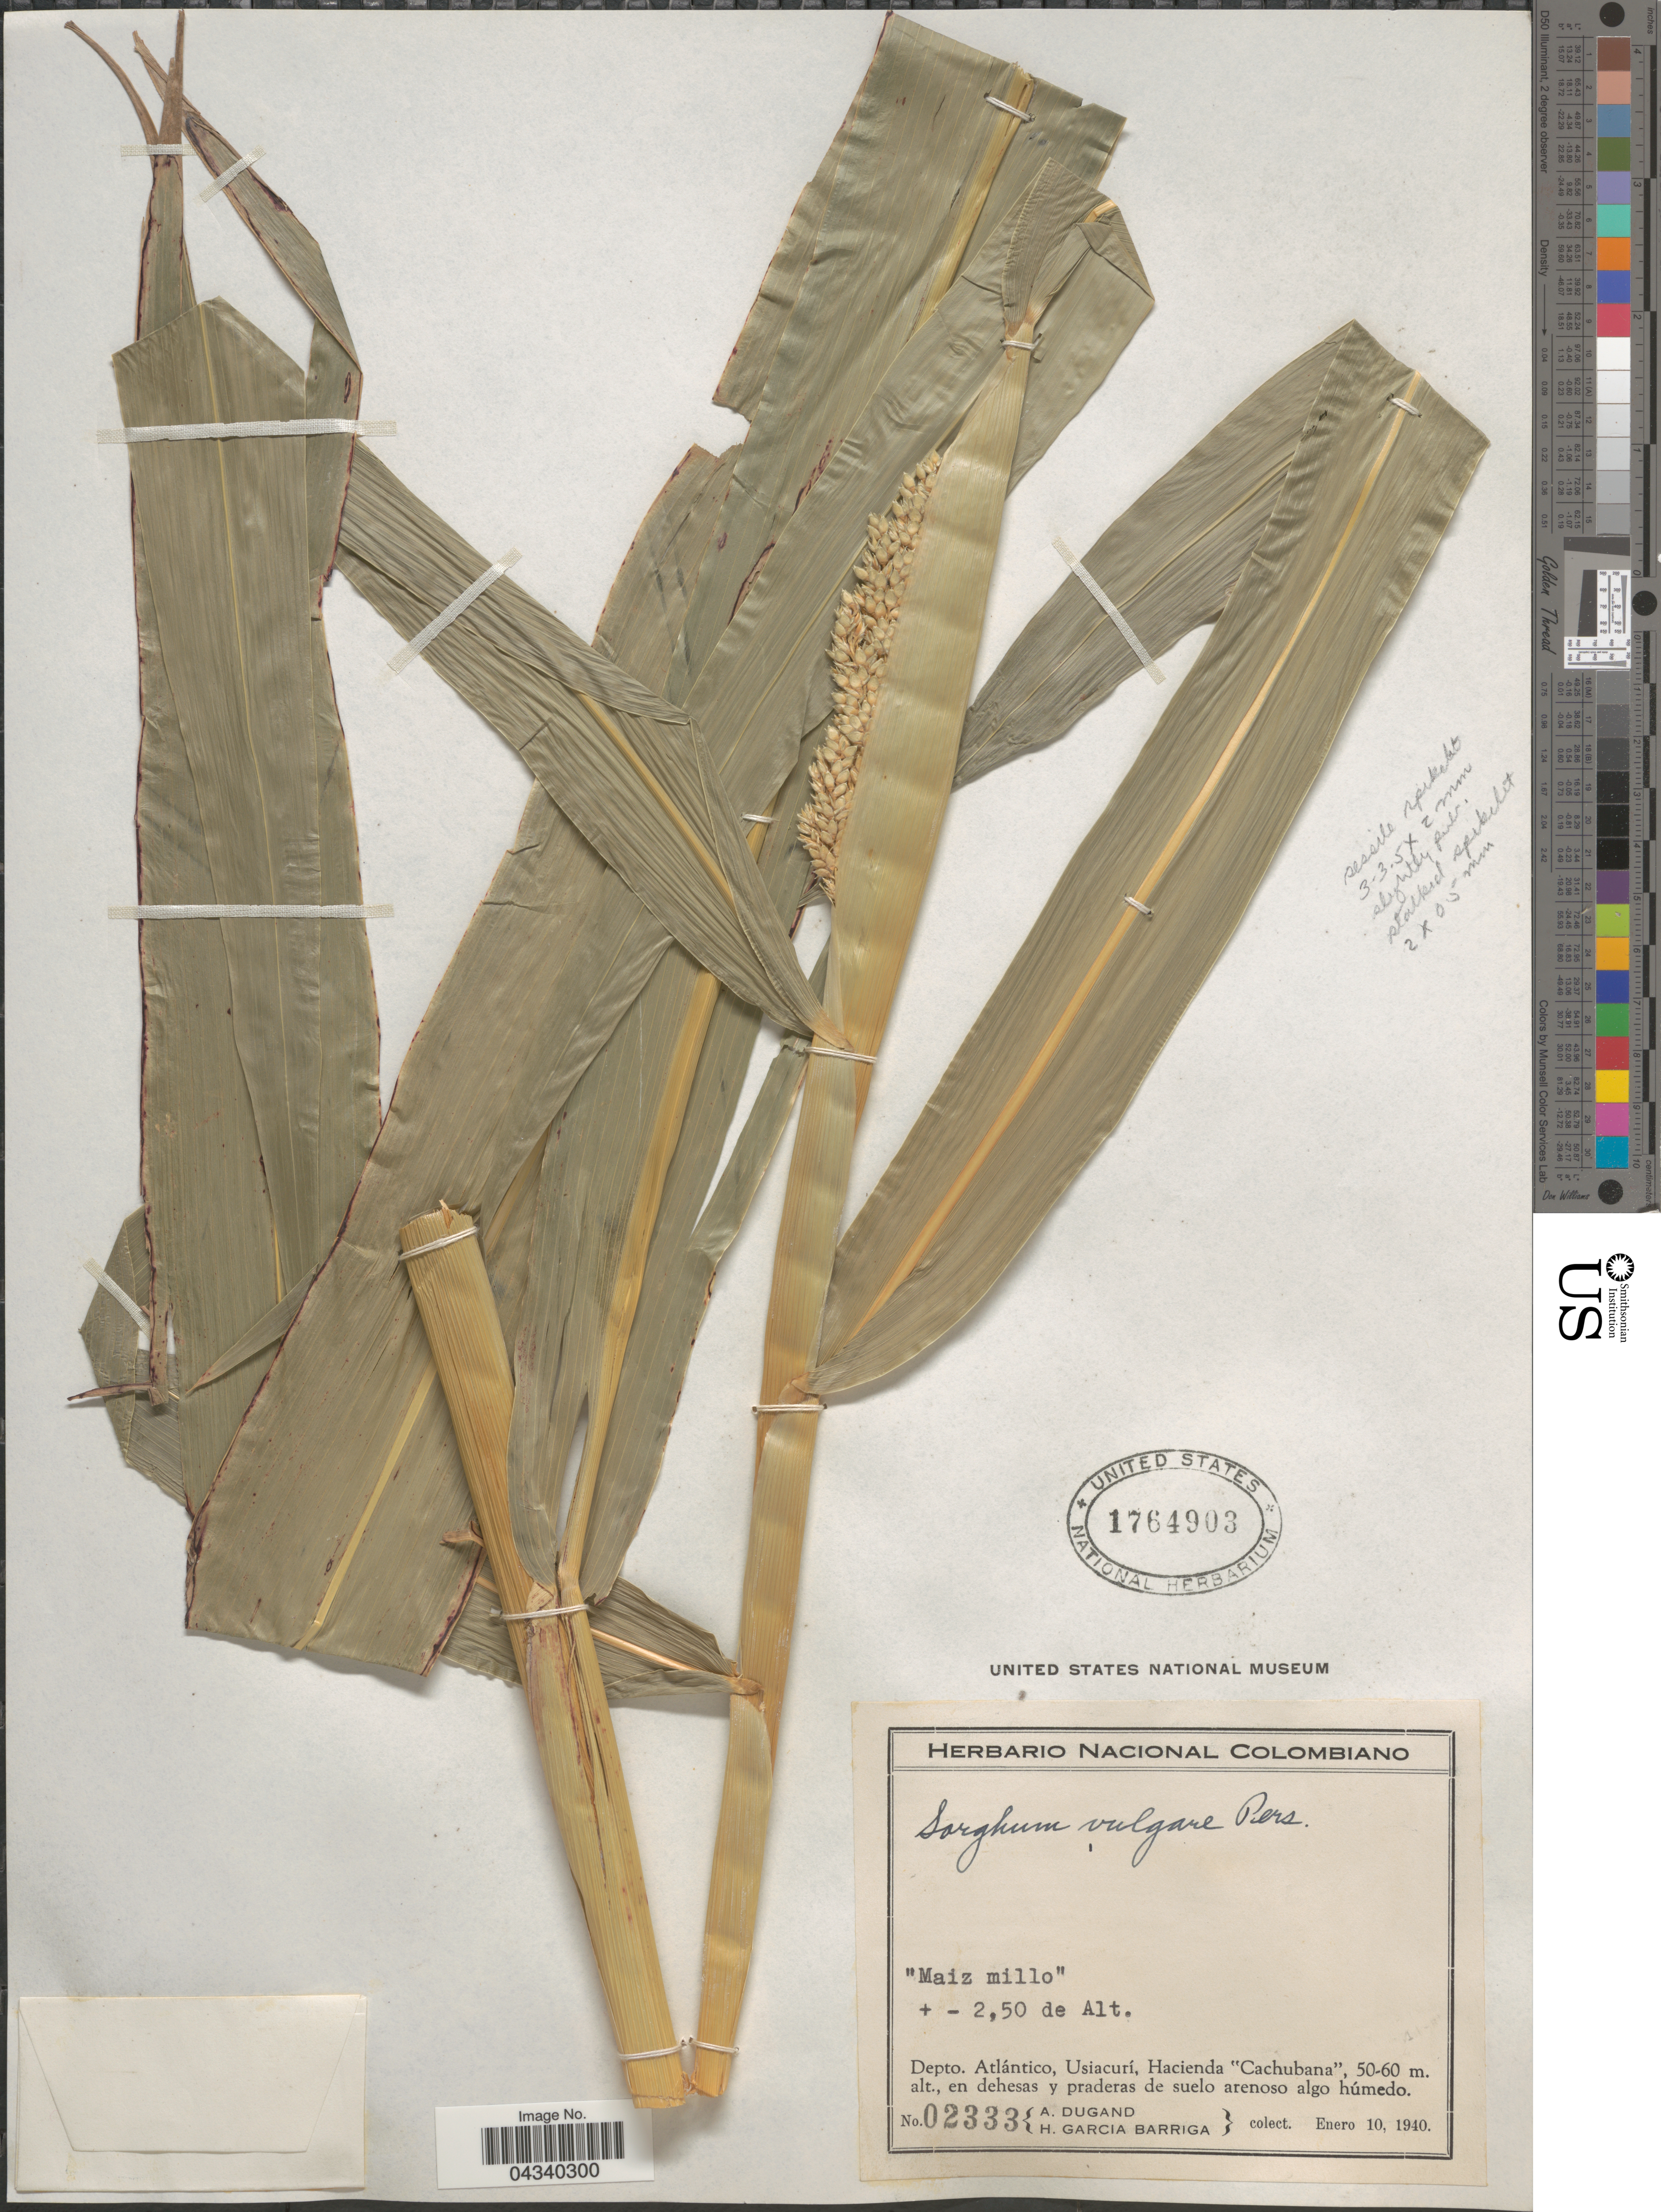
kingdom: Plantae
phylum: Tracheophyta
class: Liliopsida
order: Poales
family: Poaceae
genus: Sorghum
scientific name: Sorghum bicolor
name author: (L.) Moench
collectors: A. Dugand & H. García Barriga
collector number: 02333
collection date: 1940-01-10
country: Colombia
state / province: Atlántico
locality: Depto. Atlántico, Usiacurí, Hacienda "Cachuban", en dehesas y praderas de suelo arenoso algo húmedo.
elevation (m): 50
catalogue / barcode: US 1764903